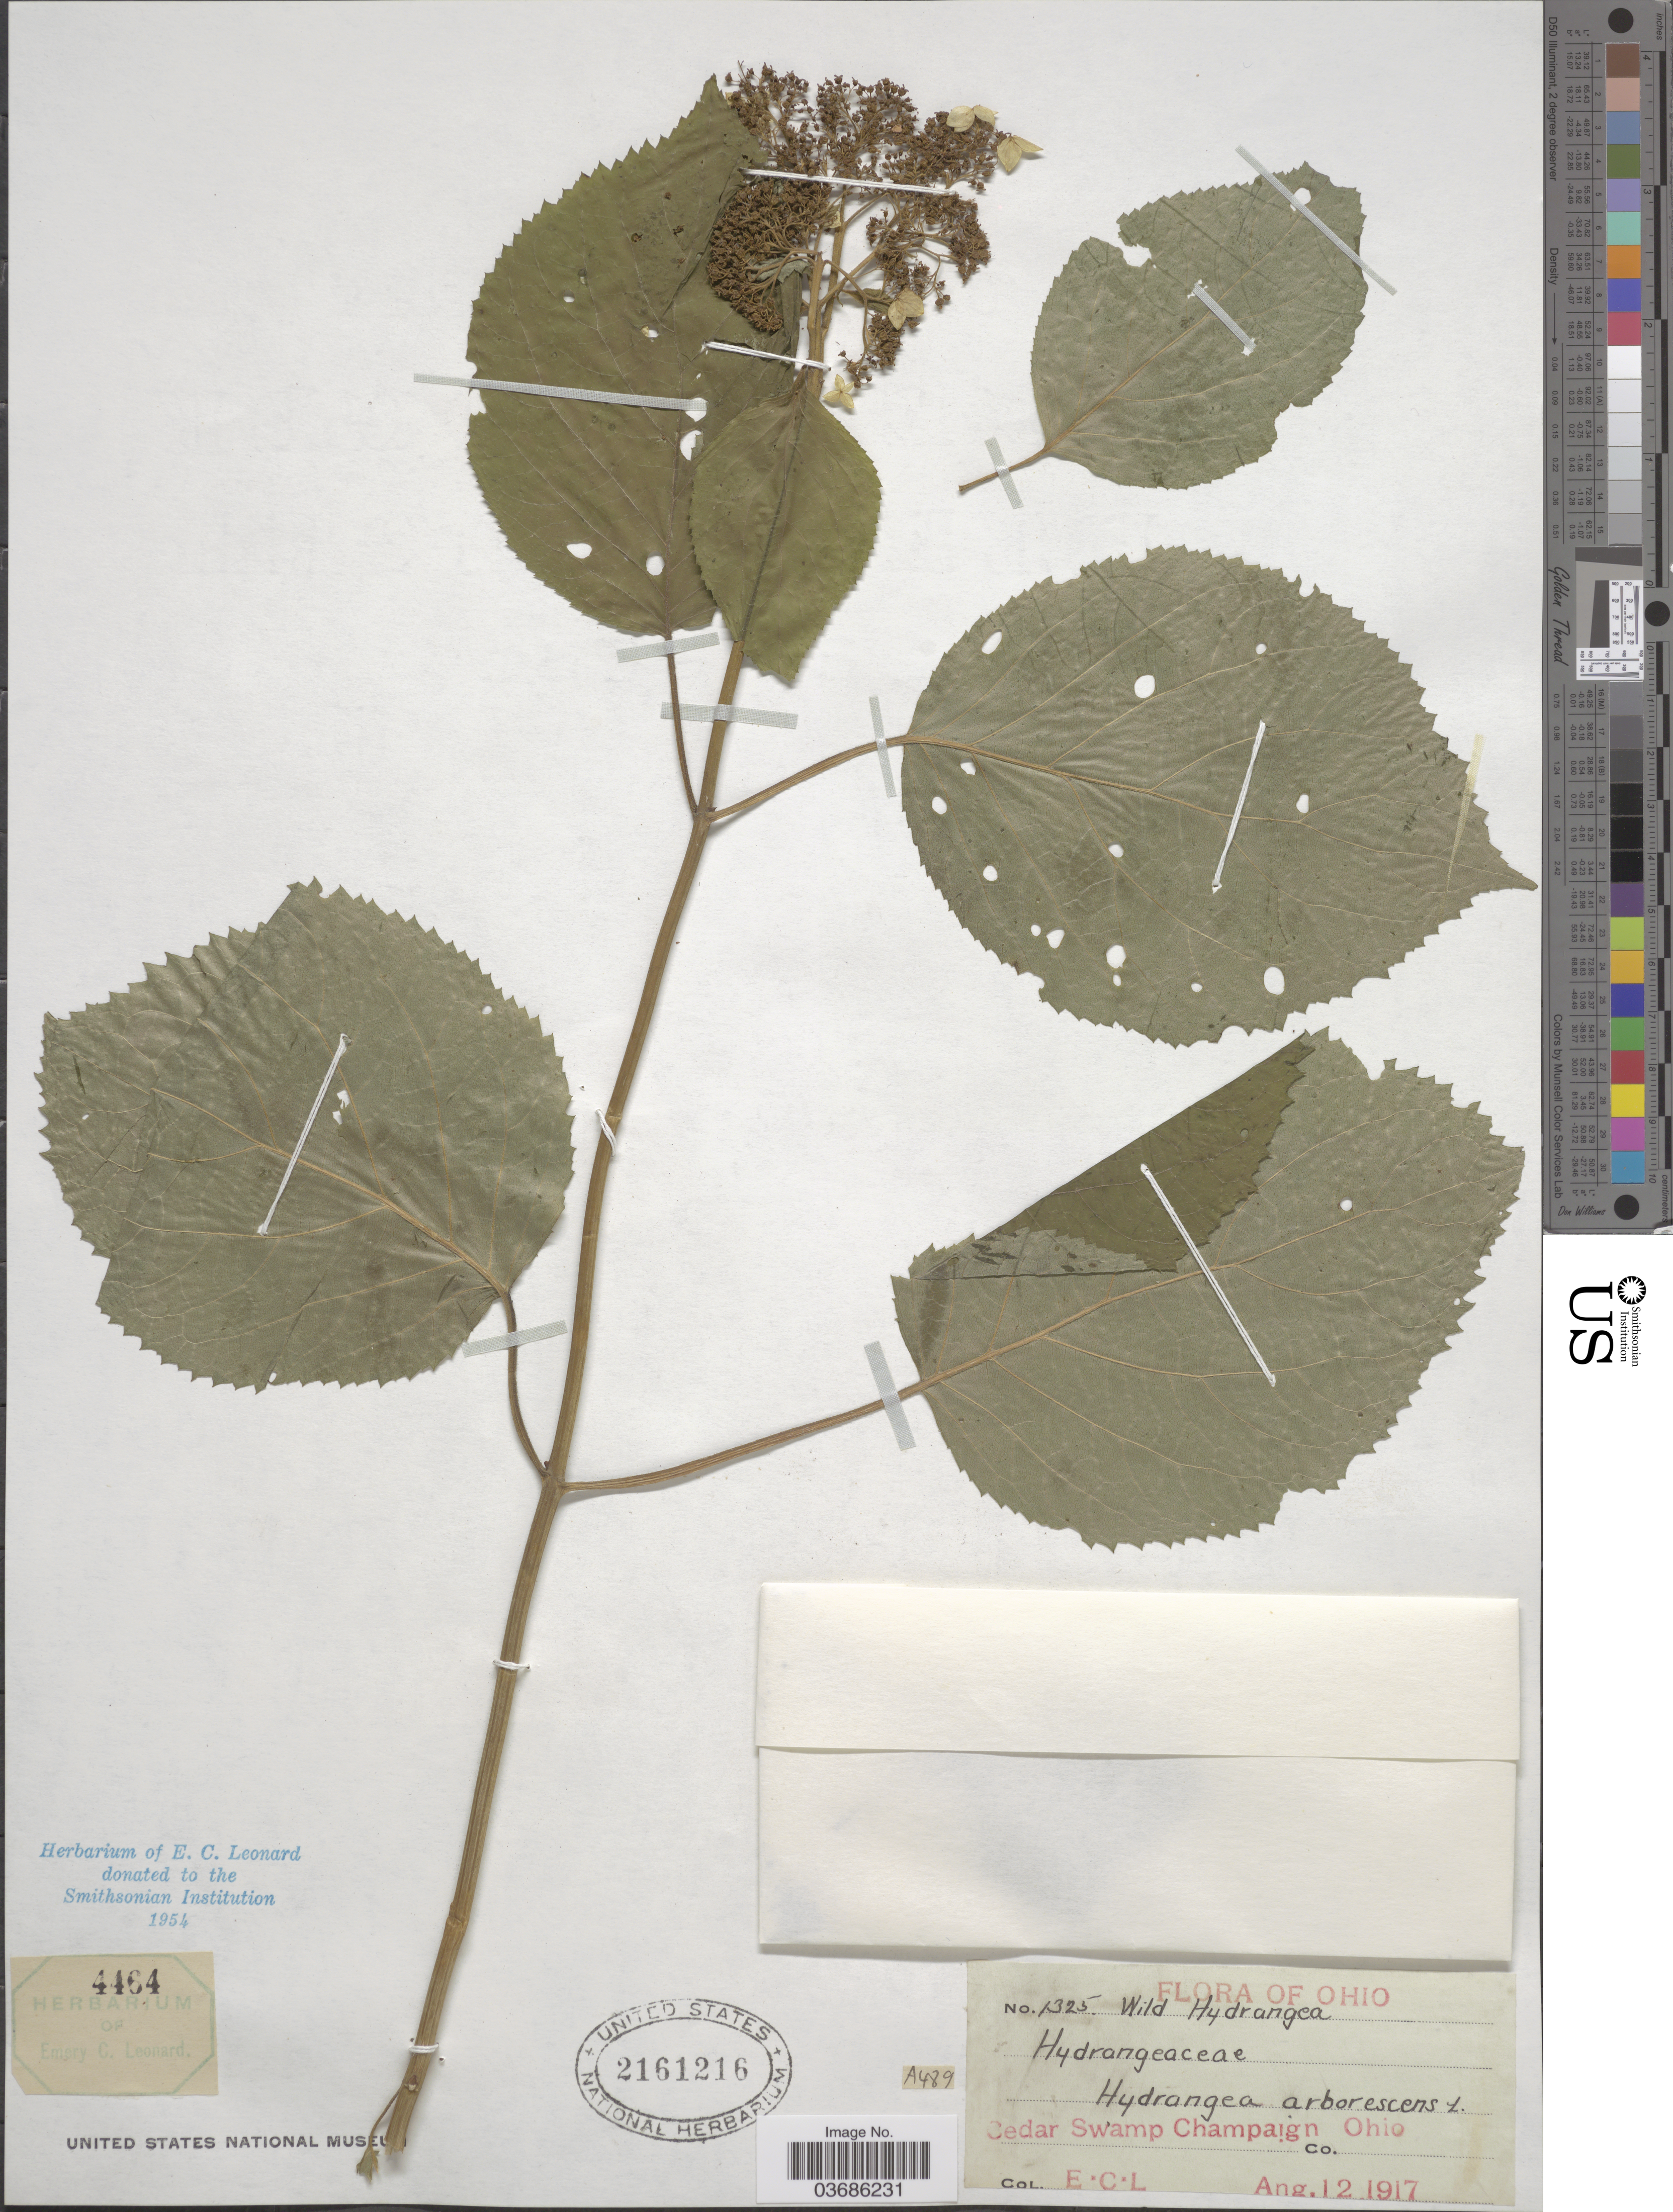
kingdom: Plantae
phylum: Tracheophyta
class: Magnoliopsida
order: Cornales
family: Hydrangeaceae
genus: Hydrangea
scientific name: Hydrangea arborescens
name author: L.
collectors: E. C. Leonard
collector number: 1325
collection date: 1917-08-12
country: United States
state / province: Ohio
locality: Cedar Swamp Champaign Co.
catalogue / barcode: US 2161216